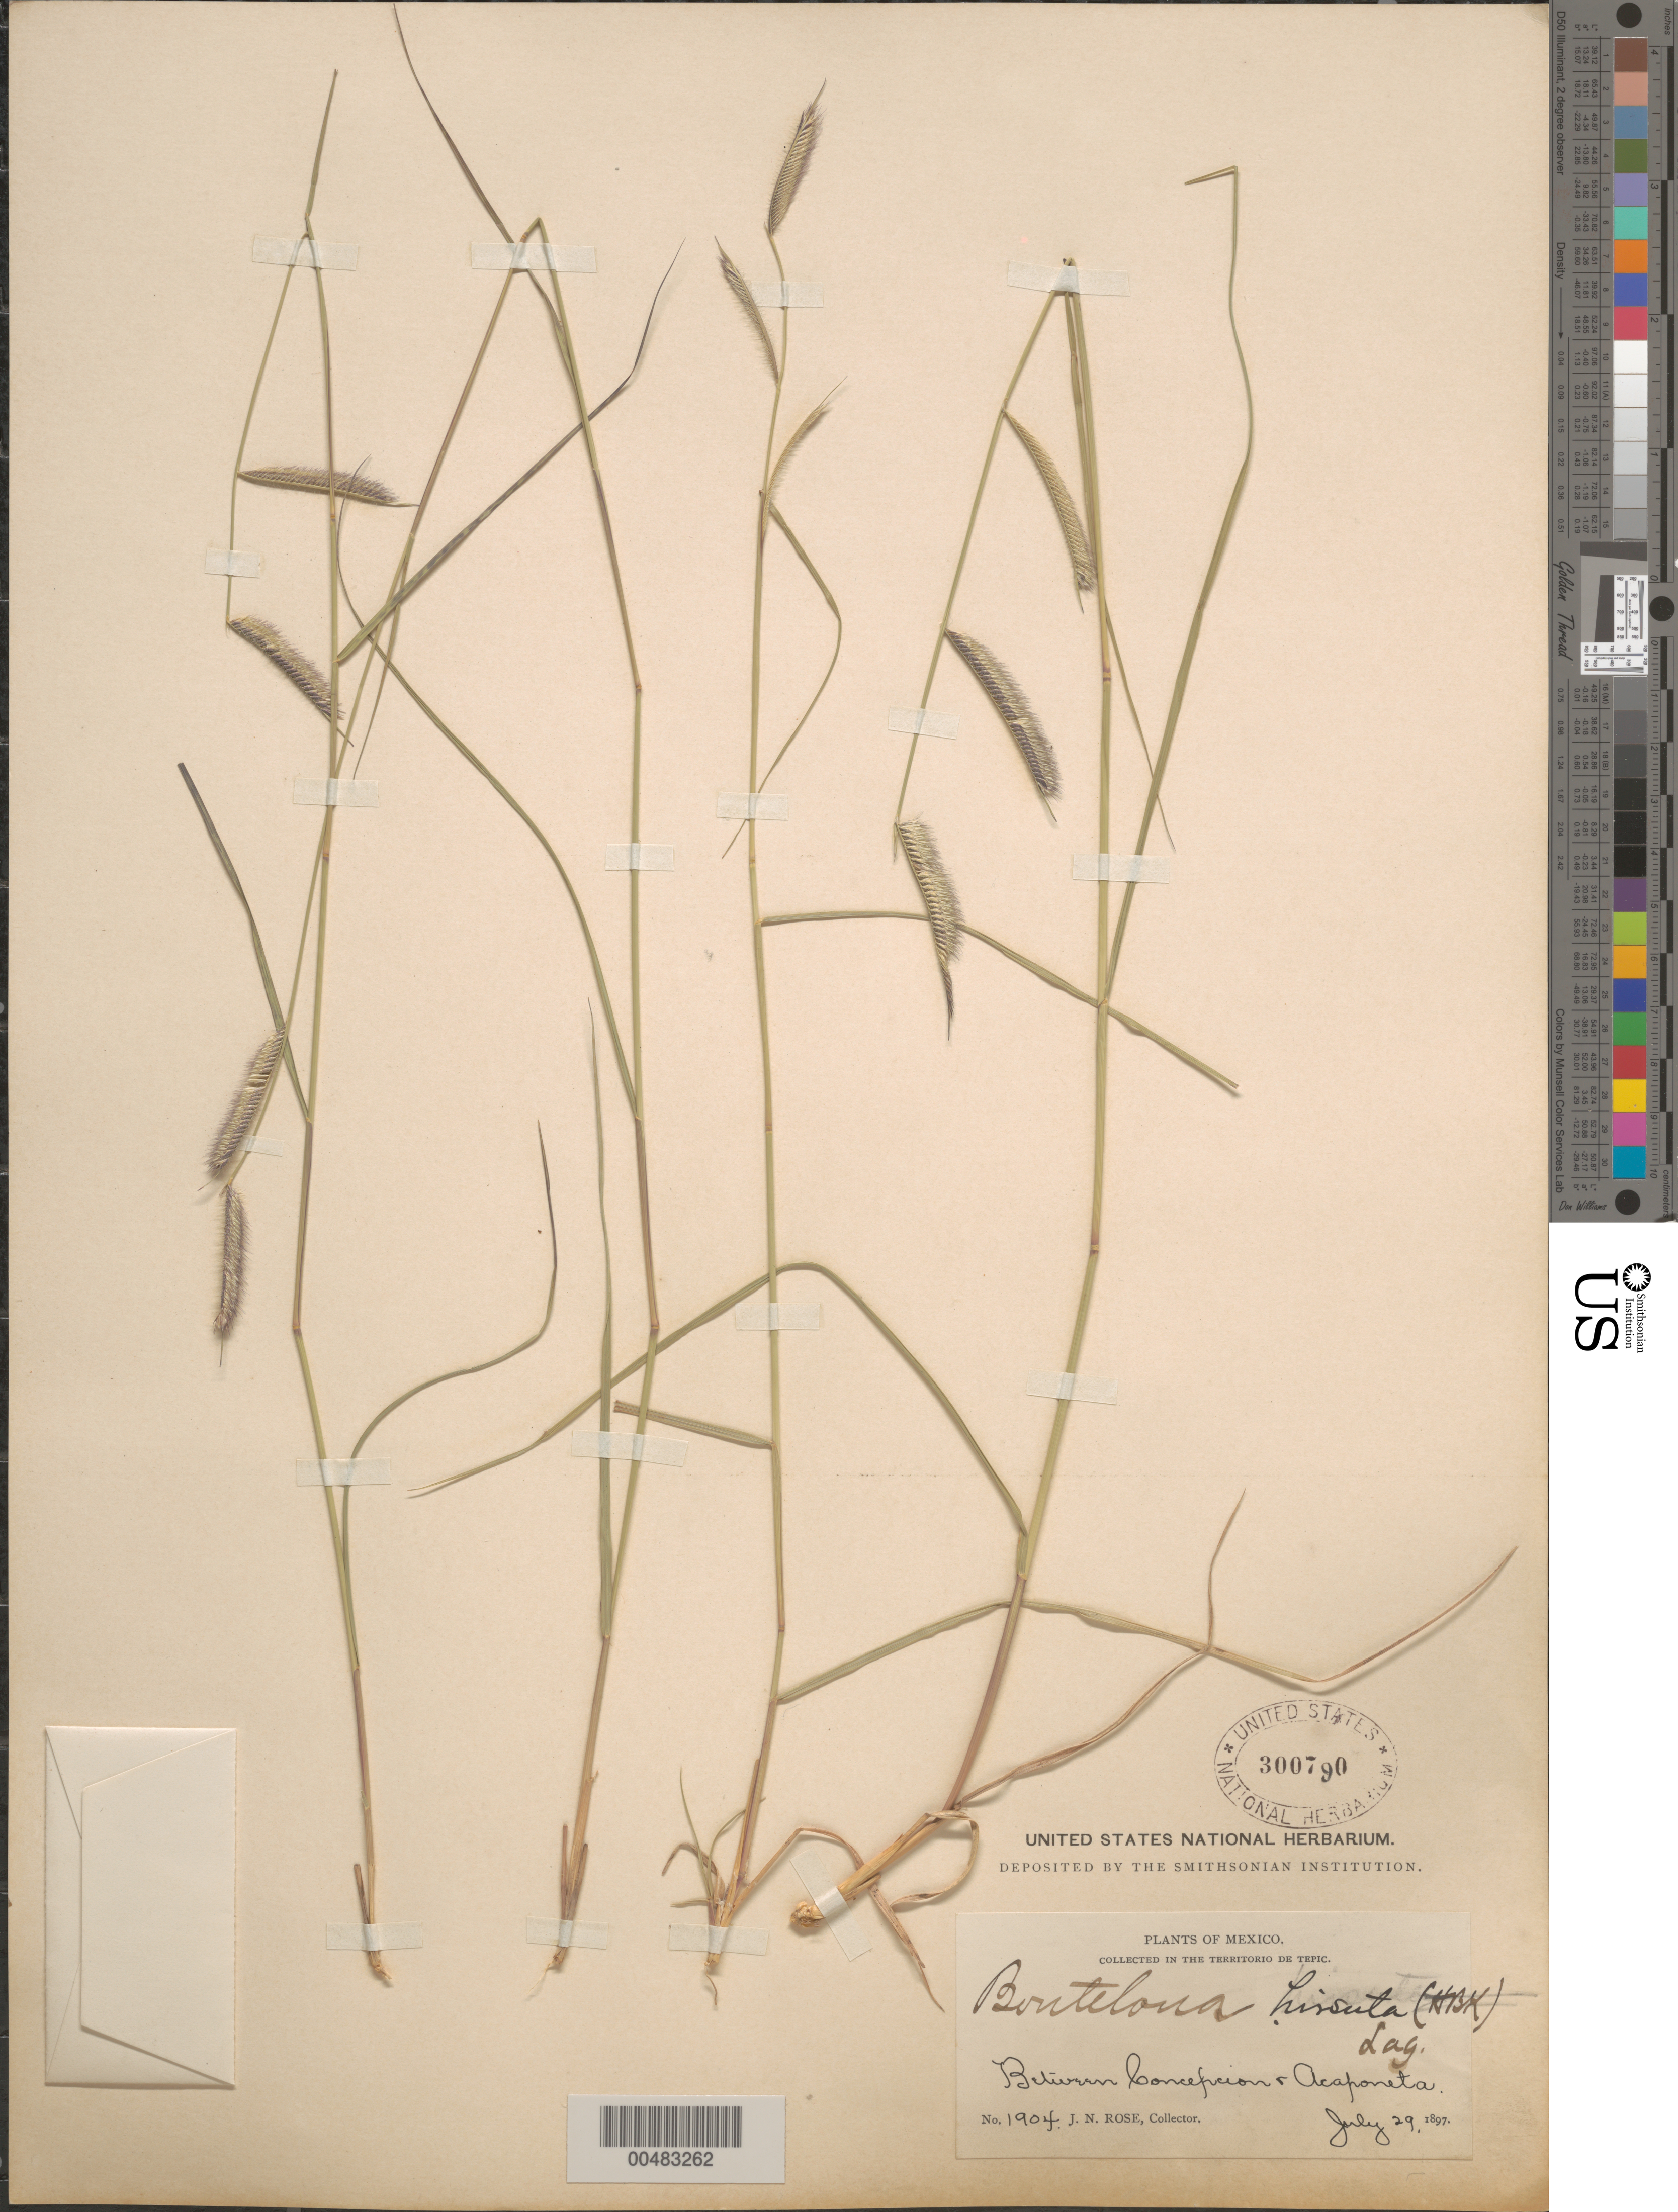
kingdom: Plantae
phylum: Tracheophyta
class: Liliopsida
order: Poales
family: Poaceae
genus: Bouteloua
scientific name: Bouteloua hirsuta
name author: Lag.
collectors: J. N. Rose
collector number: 1904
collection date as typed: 29 Jul 1897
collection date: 1897-07-29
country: Mexico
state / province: Nayarit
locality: In the territorio de Tepic, between Concepcion and Acaponeta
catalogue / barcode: US 300790